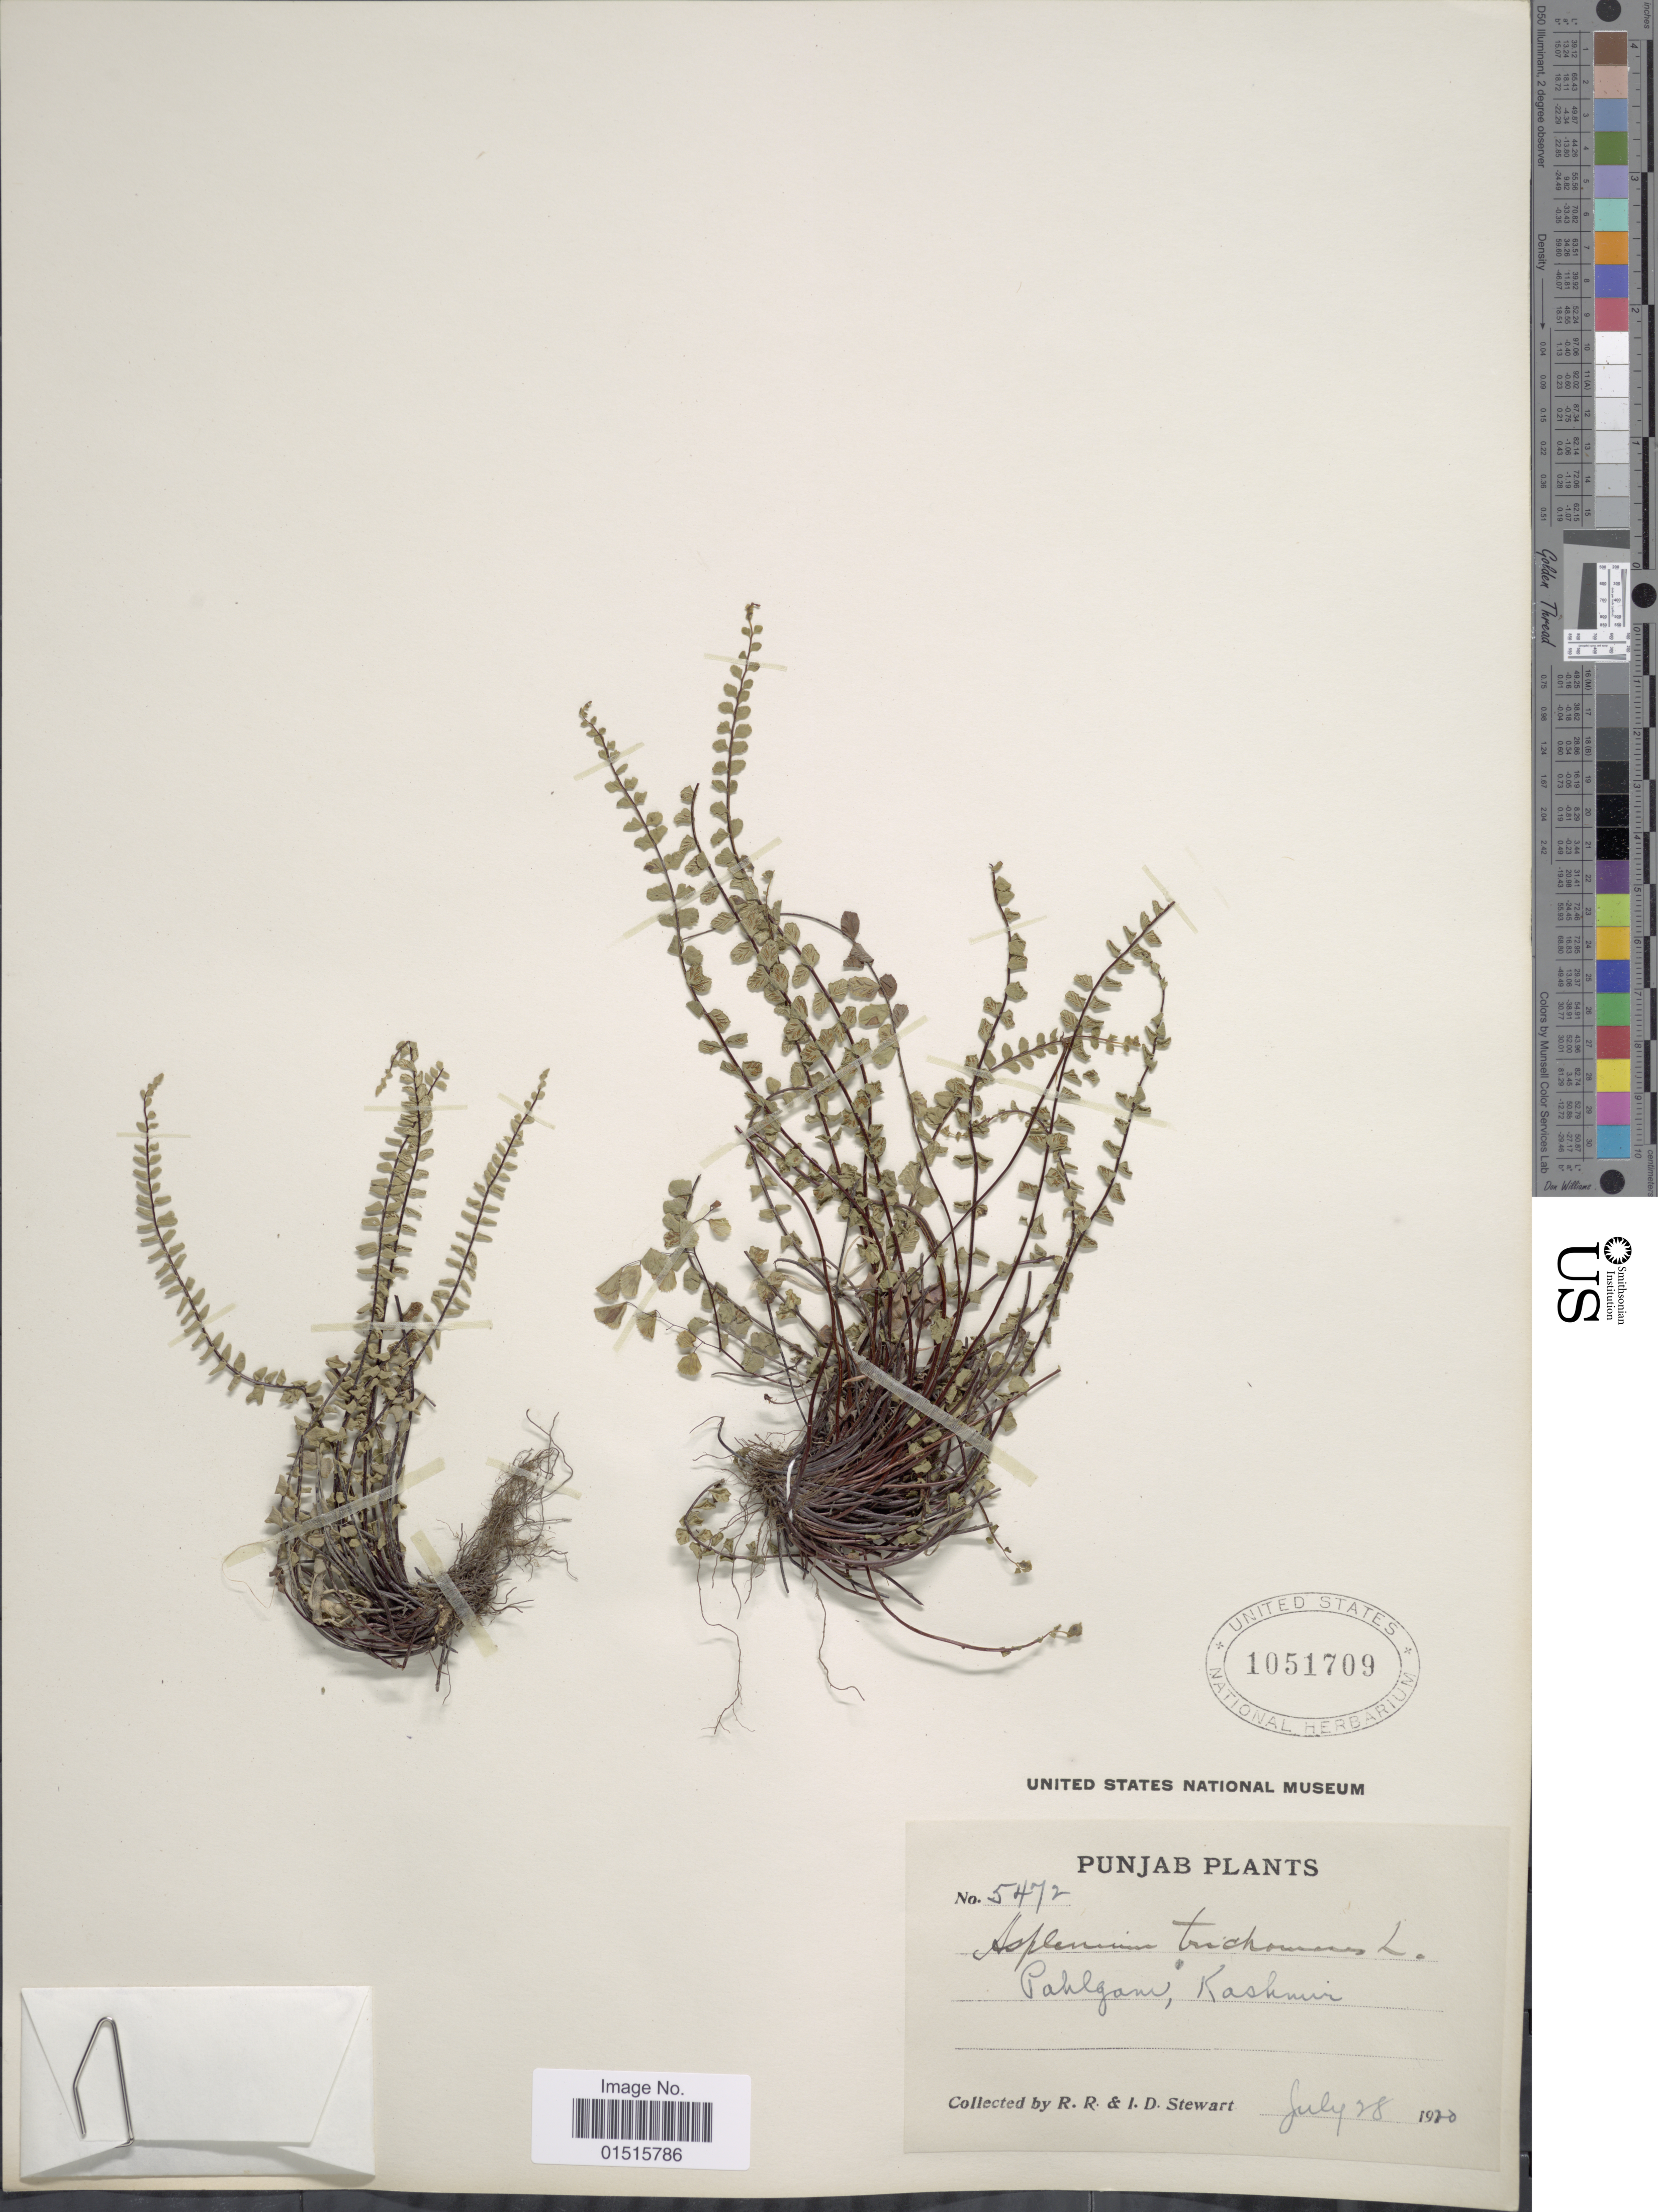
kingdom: Plantae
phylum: Tracheophyta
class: Polypodiopsida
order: Polypodiales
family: Aspleniaceae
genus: Asplenium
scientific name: Asplenium trichomanes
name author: L.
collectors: R. R. Stewart & I. Stewart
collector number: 5472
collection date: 1920-07-28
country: India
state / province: Jammu and Kashmir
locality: Pahlgam; Kashmir. Punjab Plants.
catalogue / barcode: US 1051709